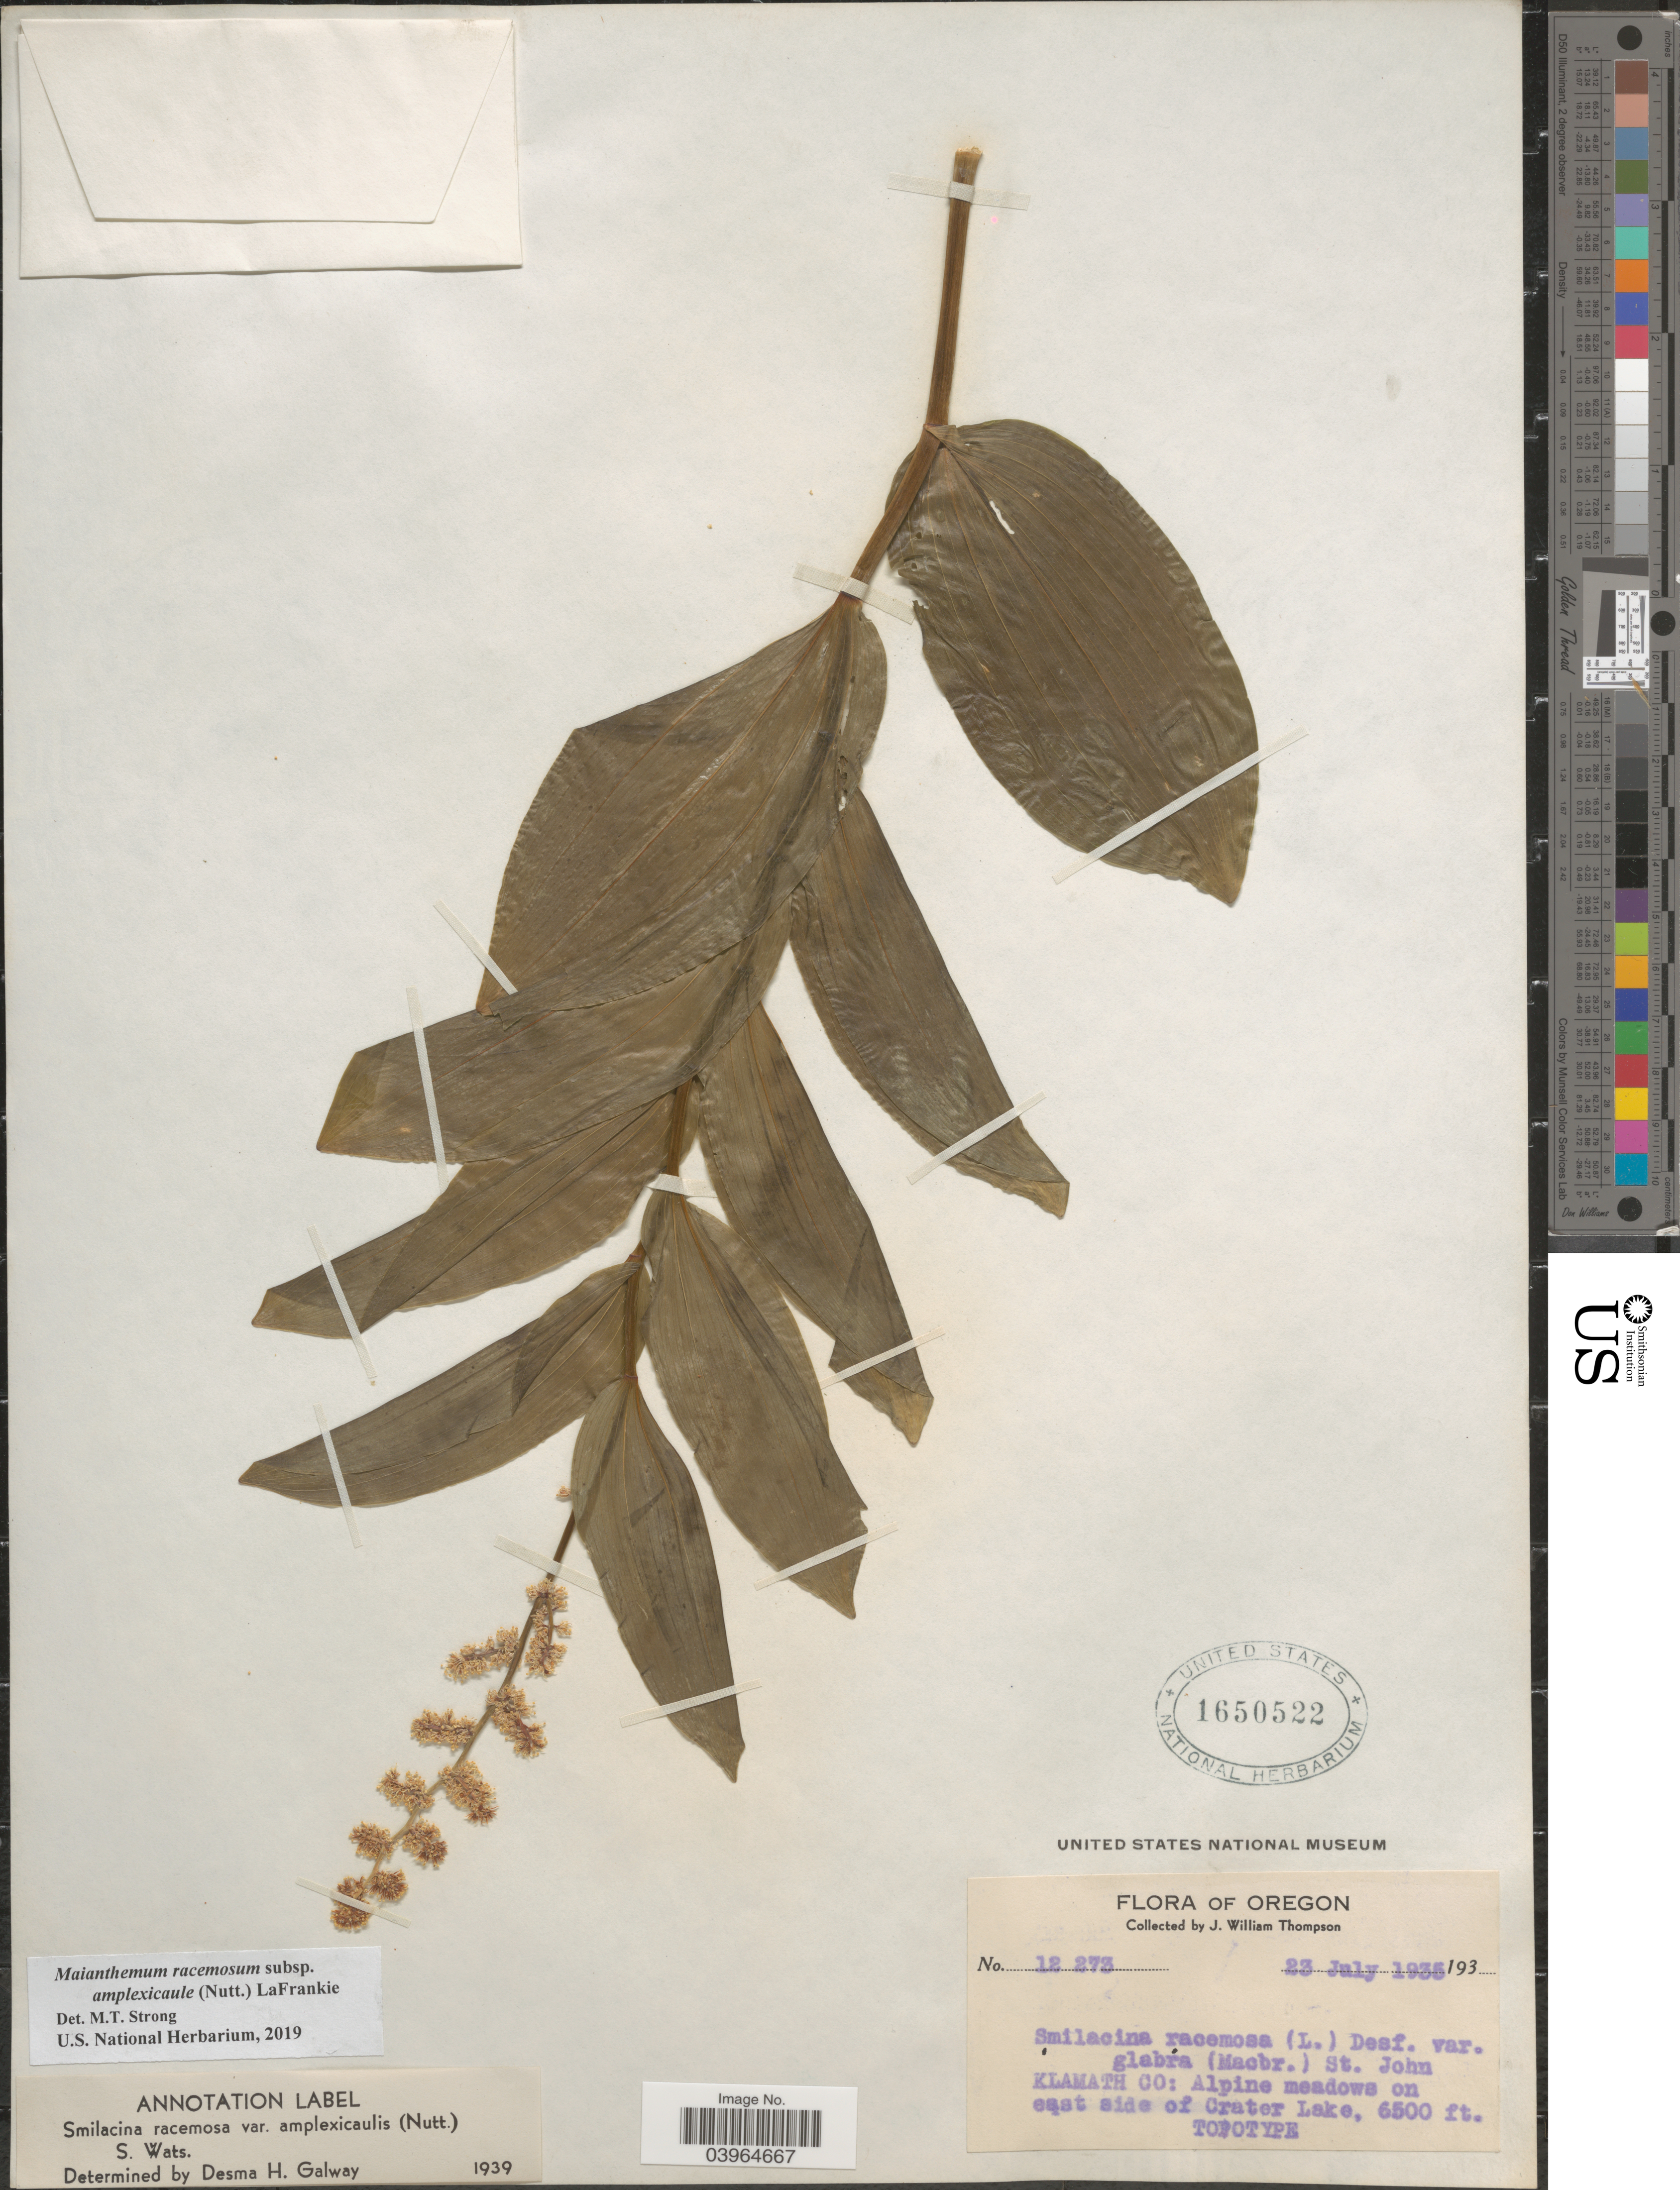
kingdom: Plantae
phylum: Tracheophyta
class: Liliopsida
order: Asparagales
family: Asparagaceae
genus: Maianthemum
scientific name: Maianthemum racemosum subsp. amplexicaule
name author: (Nutt.) LaFrankie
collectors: J. W. Thompson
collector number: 12273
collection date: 1935-07-23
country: United States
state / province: Oregon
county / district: Klamath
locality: Klamath Co: Alpine meadows on east side of Crater Lake.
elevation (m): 1981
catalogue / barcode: US 1650522